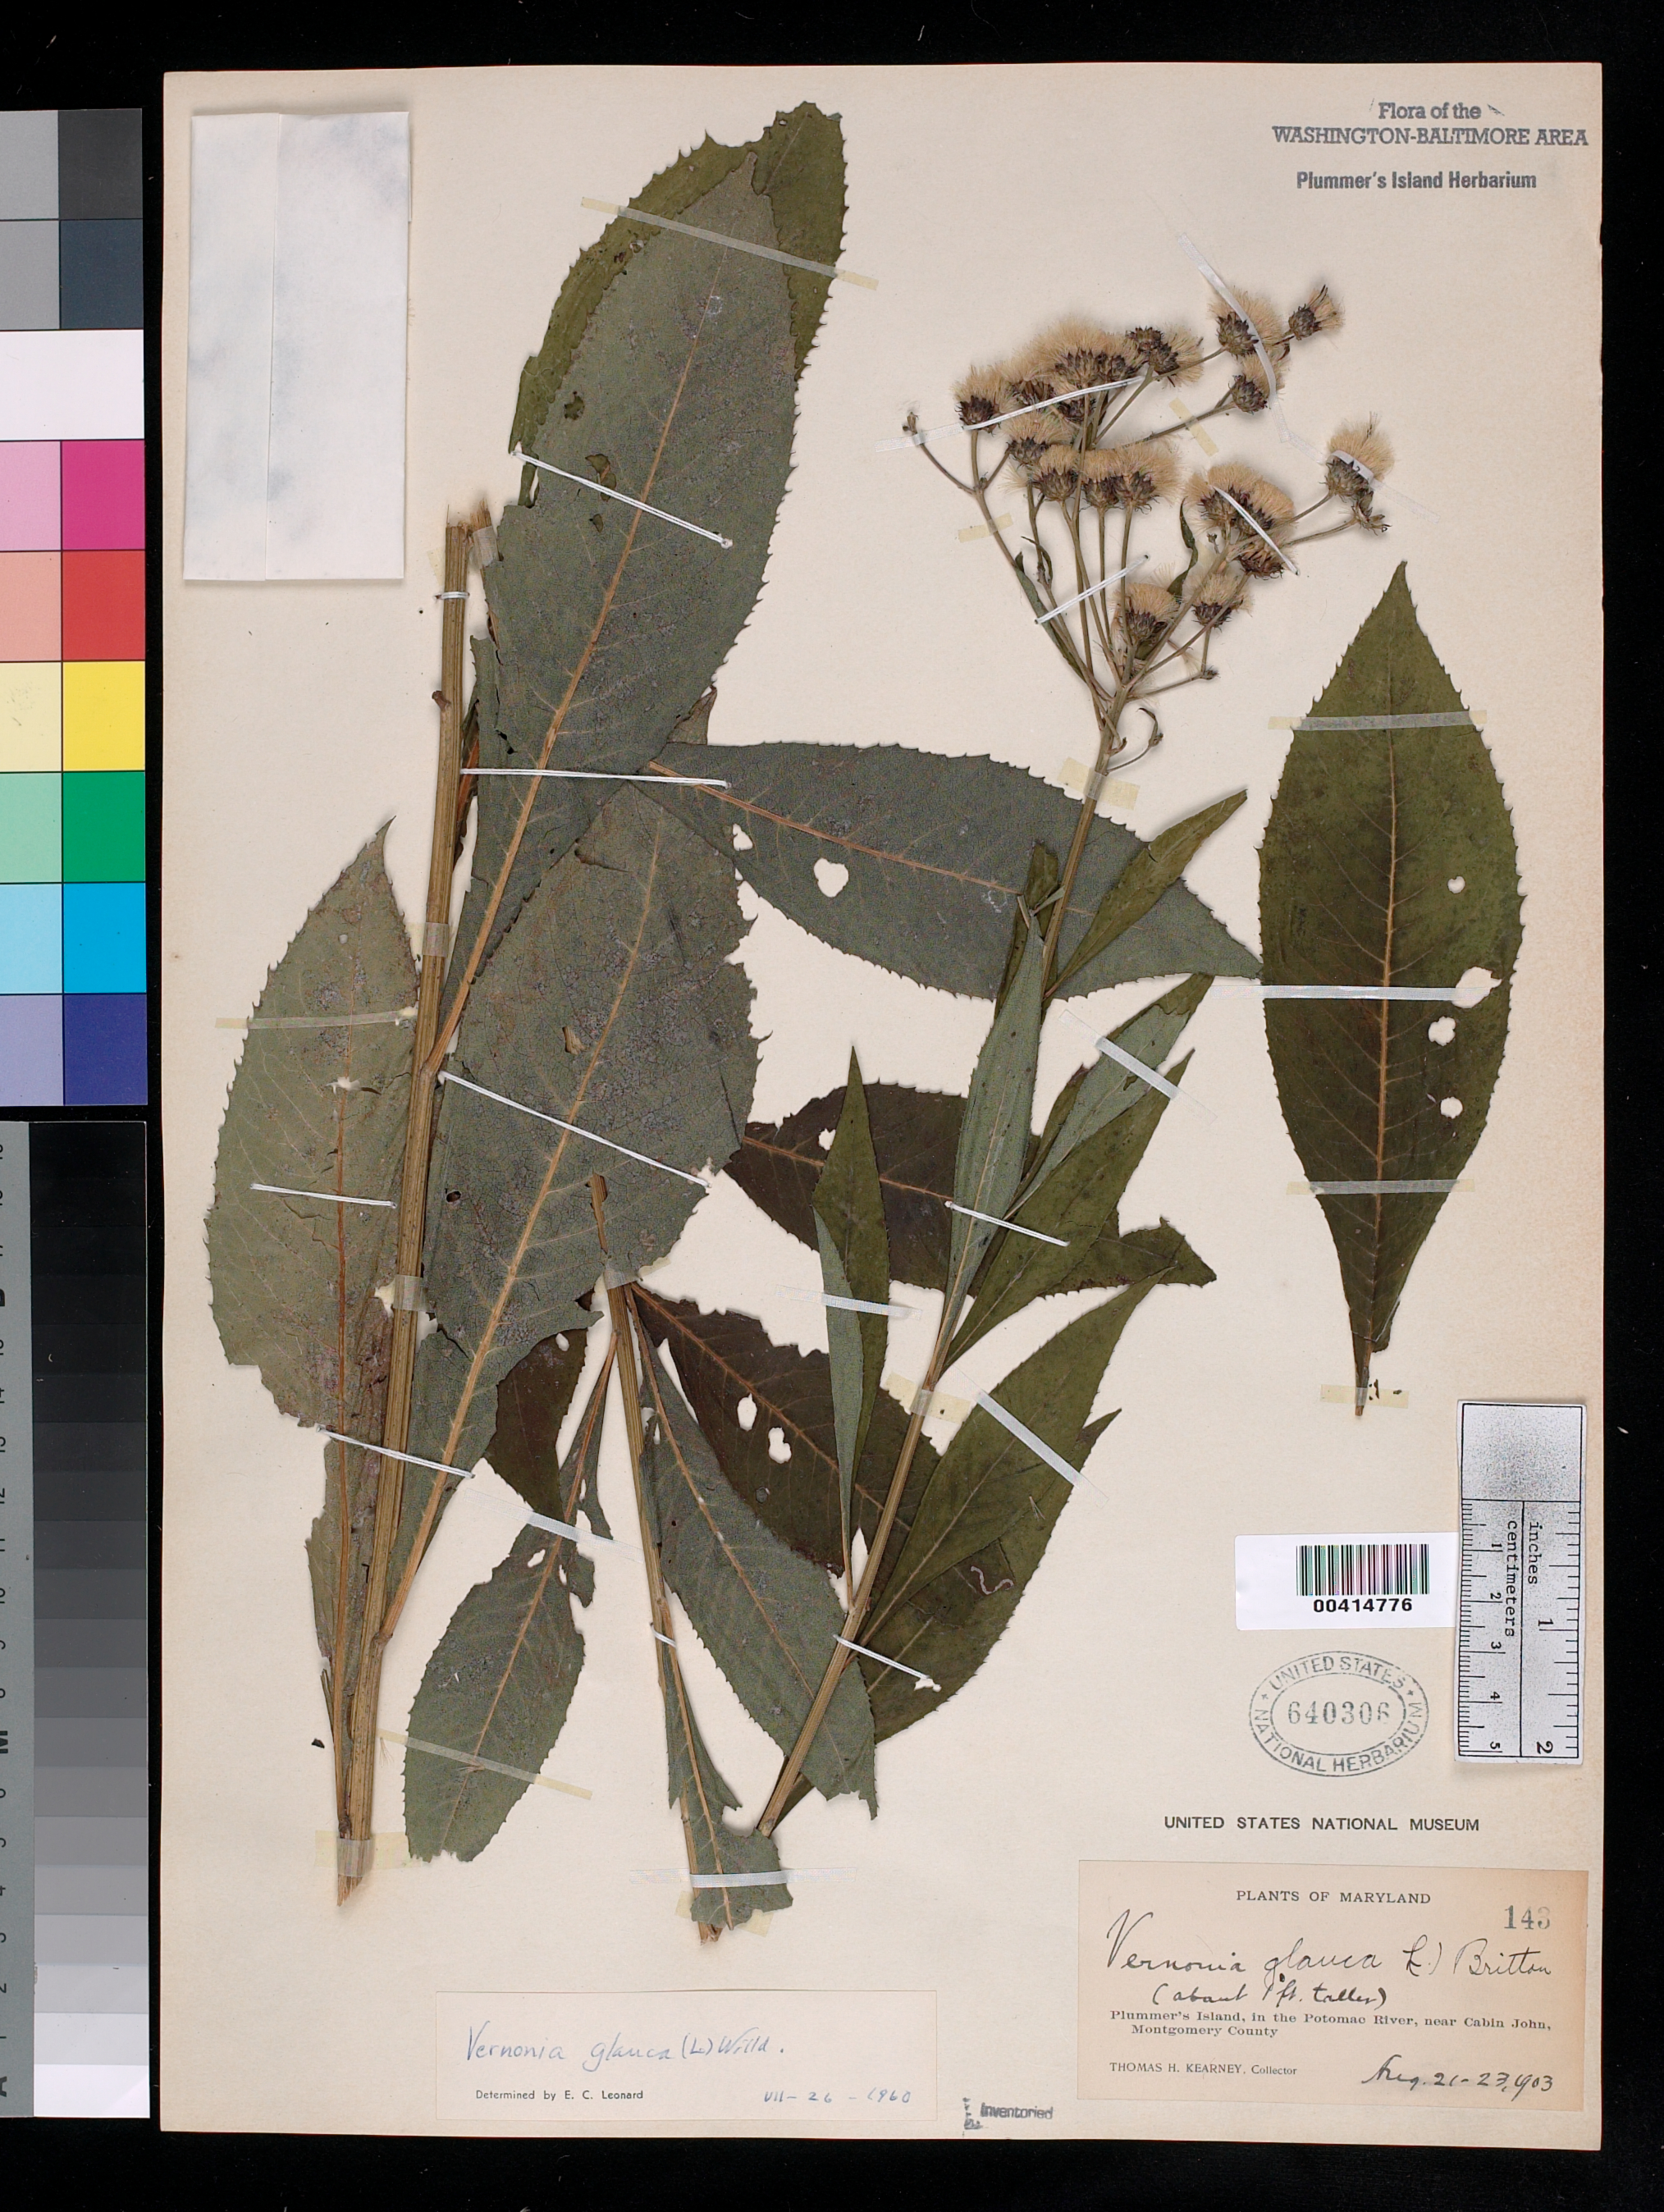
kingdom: Plantae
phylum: Tracheophyta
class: Magnoliopsida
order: Asterales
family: Asteraceae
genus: Vernonia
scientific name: Vernonia glauca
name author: (L.) Willd.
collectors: T. H. Kearney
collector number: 143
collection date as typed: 21 Aug 1903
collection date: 1903-08-21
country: United States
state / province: Maryland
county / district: Montgomery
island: Plummers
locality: Plummer's Island C. & O. Canal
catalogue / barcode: US 640306